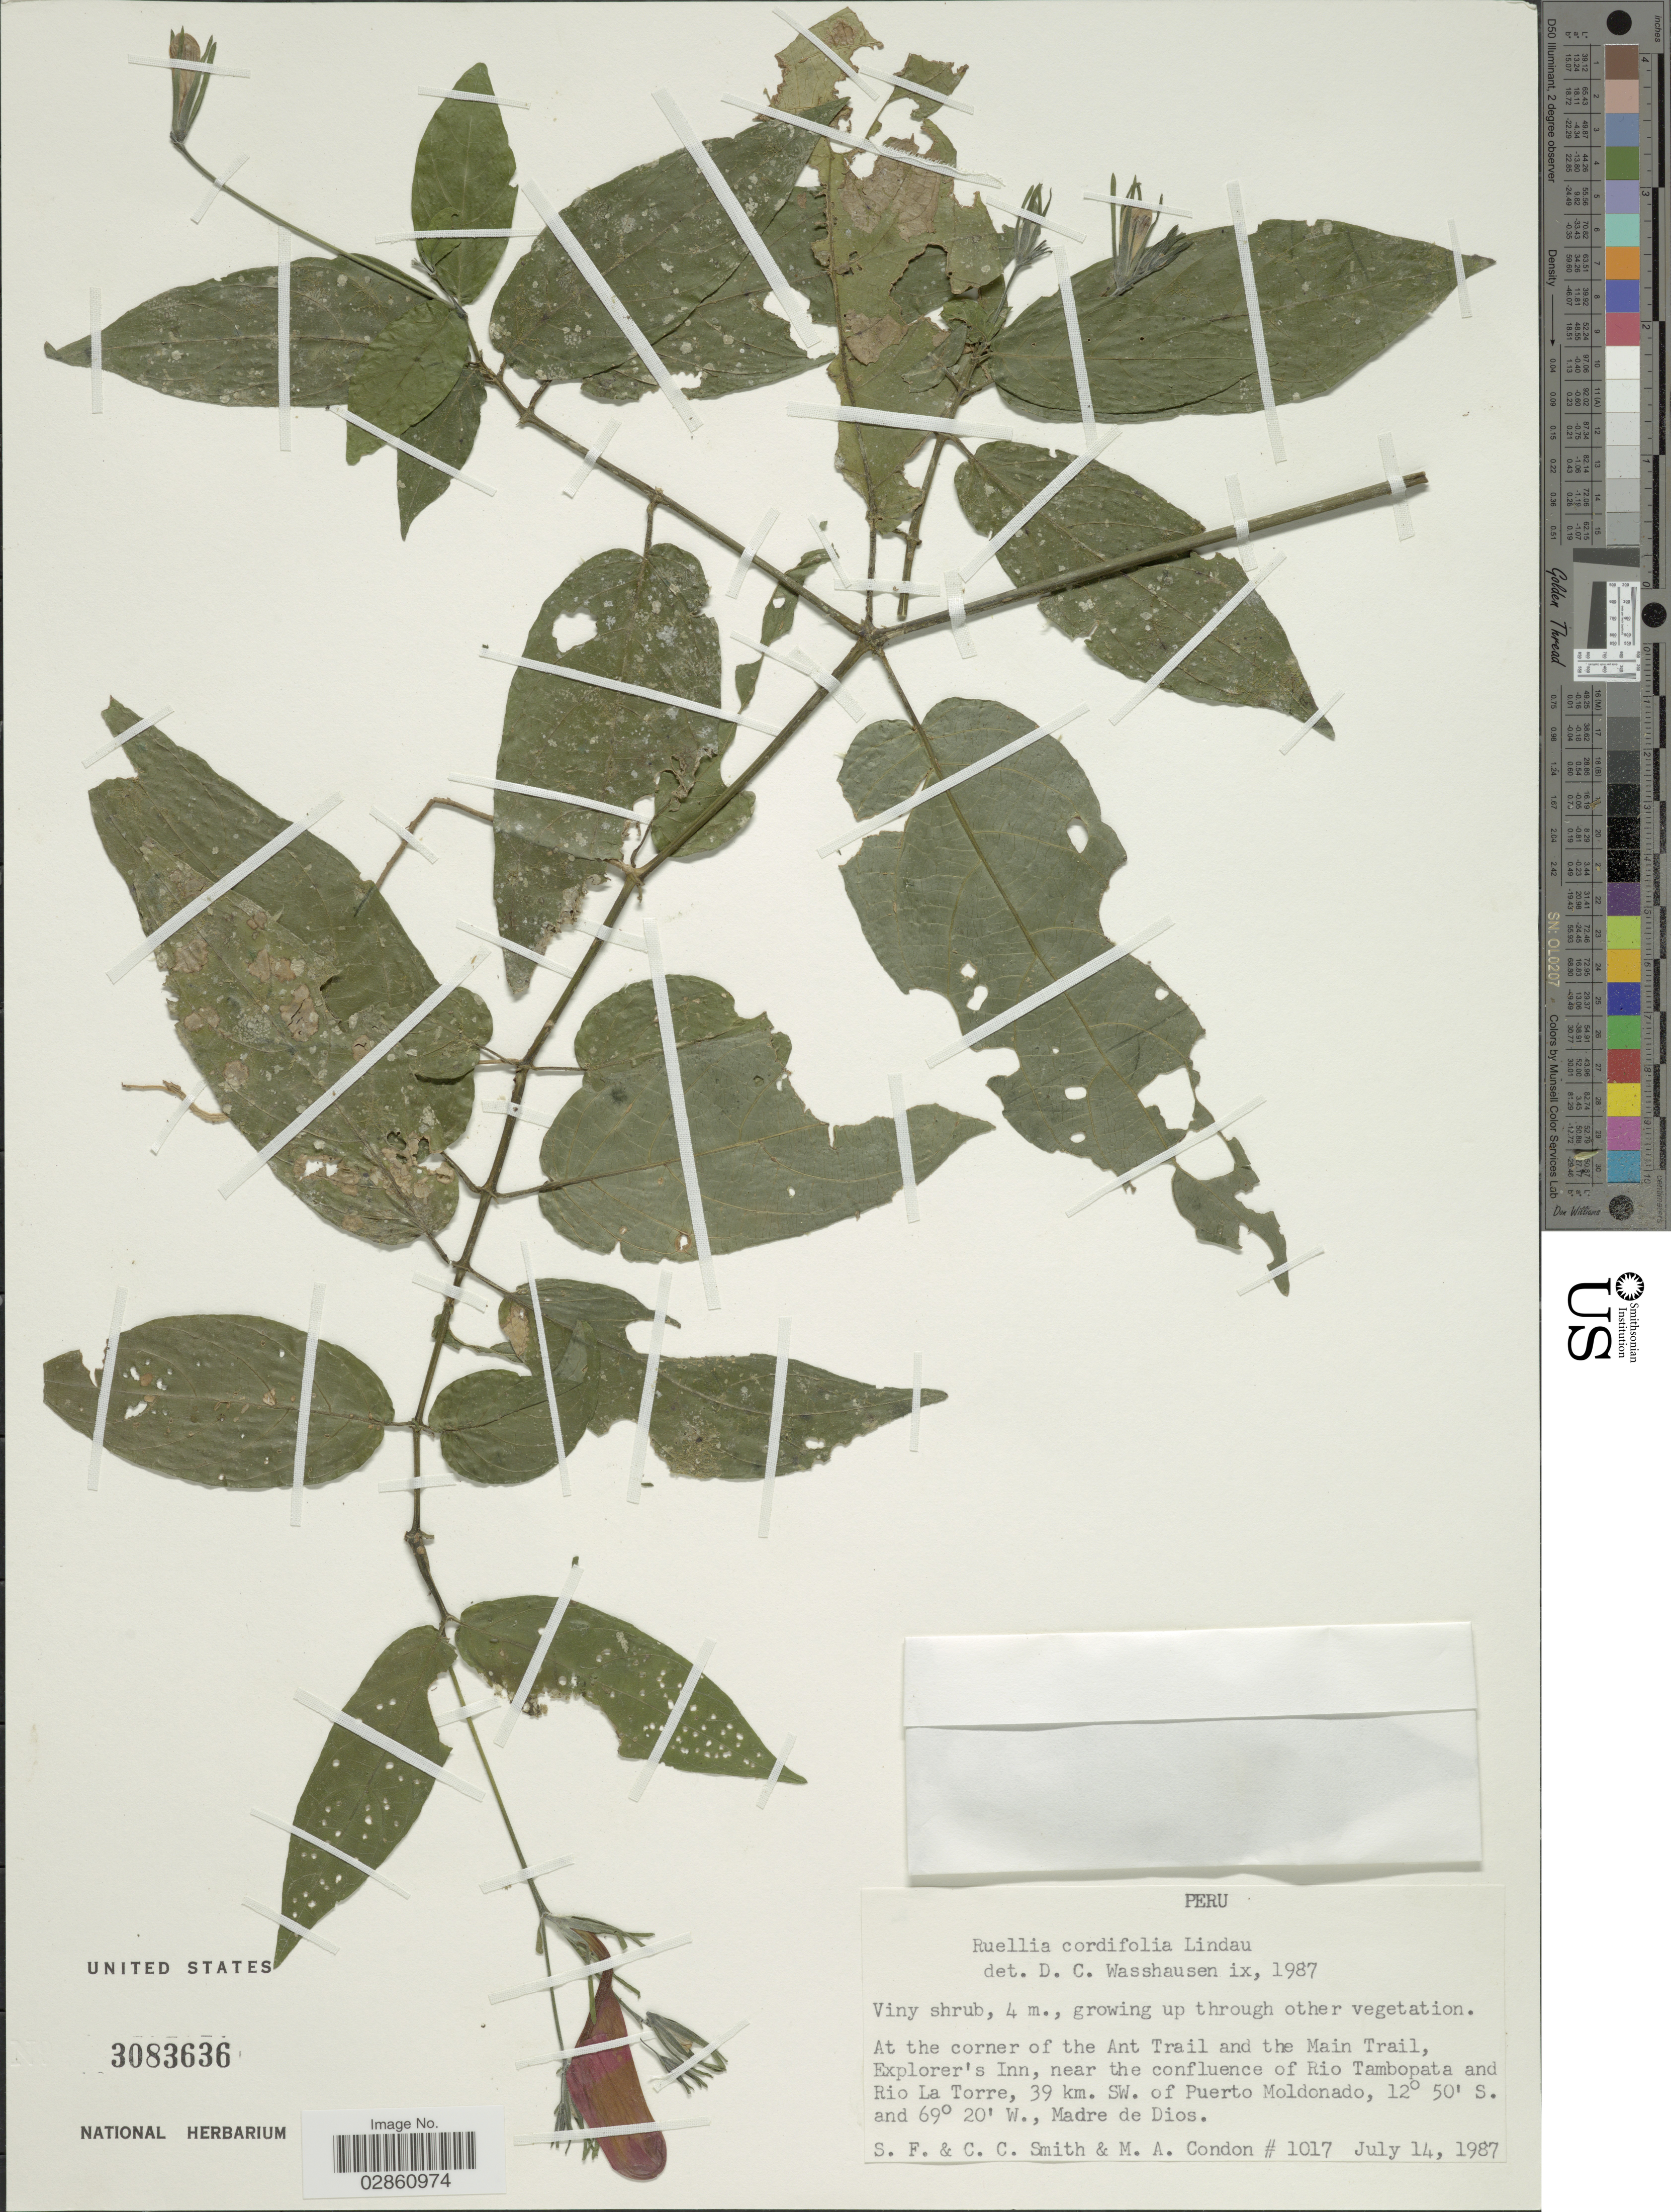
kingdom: Plantae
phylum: Tracheophyta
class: Magnoliopsida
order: Lamiales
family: Acanthaceae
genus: Ruellia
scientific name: Ruellia inflata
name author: Rich.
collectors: S.F. Smith, C. C. Smith & M. Condon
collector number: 1017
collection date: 1987-07-14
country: Peru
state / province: Madre de Dios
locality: At the corner of the Ant Trail and the Main Trail, Explorer's Inn, near the confluence of Rio Tambopata and Rio La Torre, 39 km. SW. of Puerto Moldonado.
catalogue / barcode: US 3083636